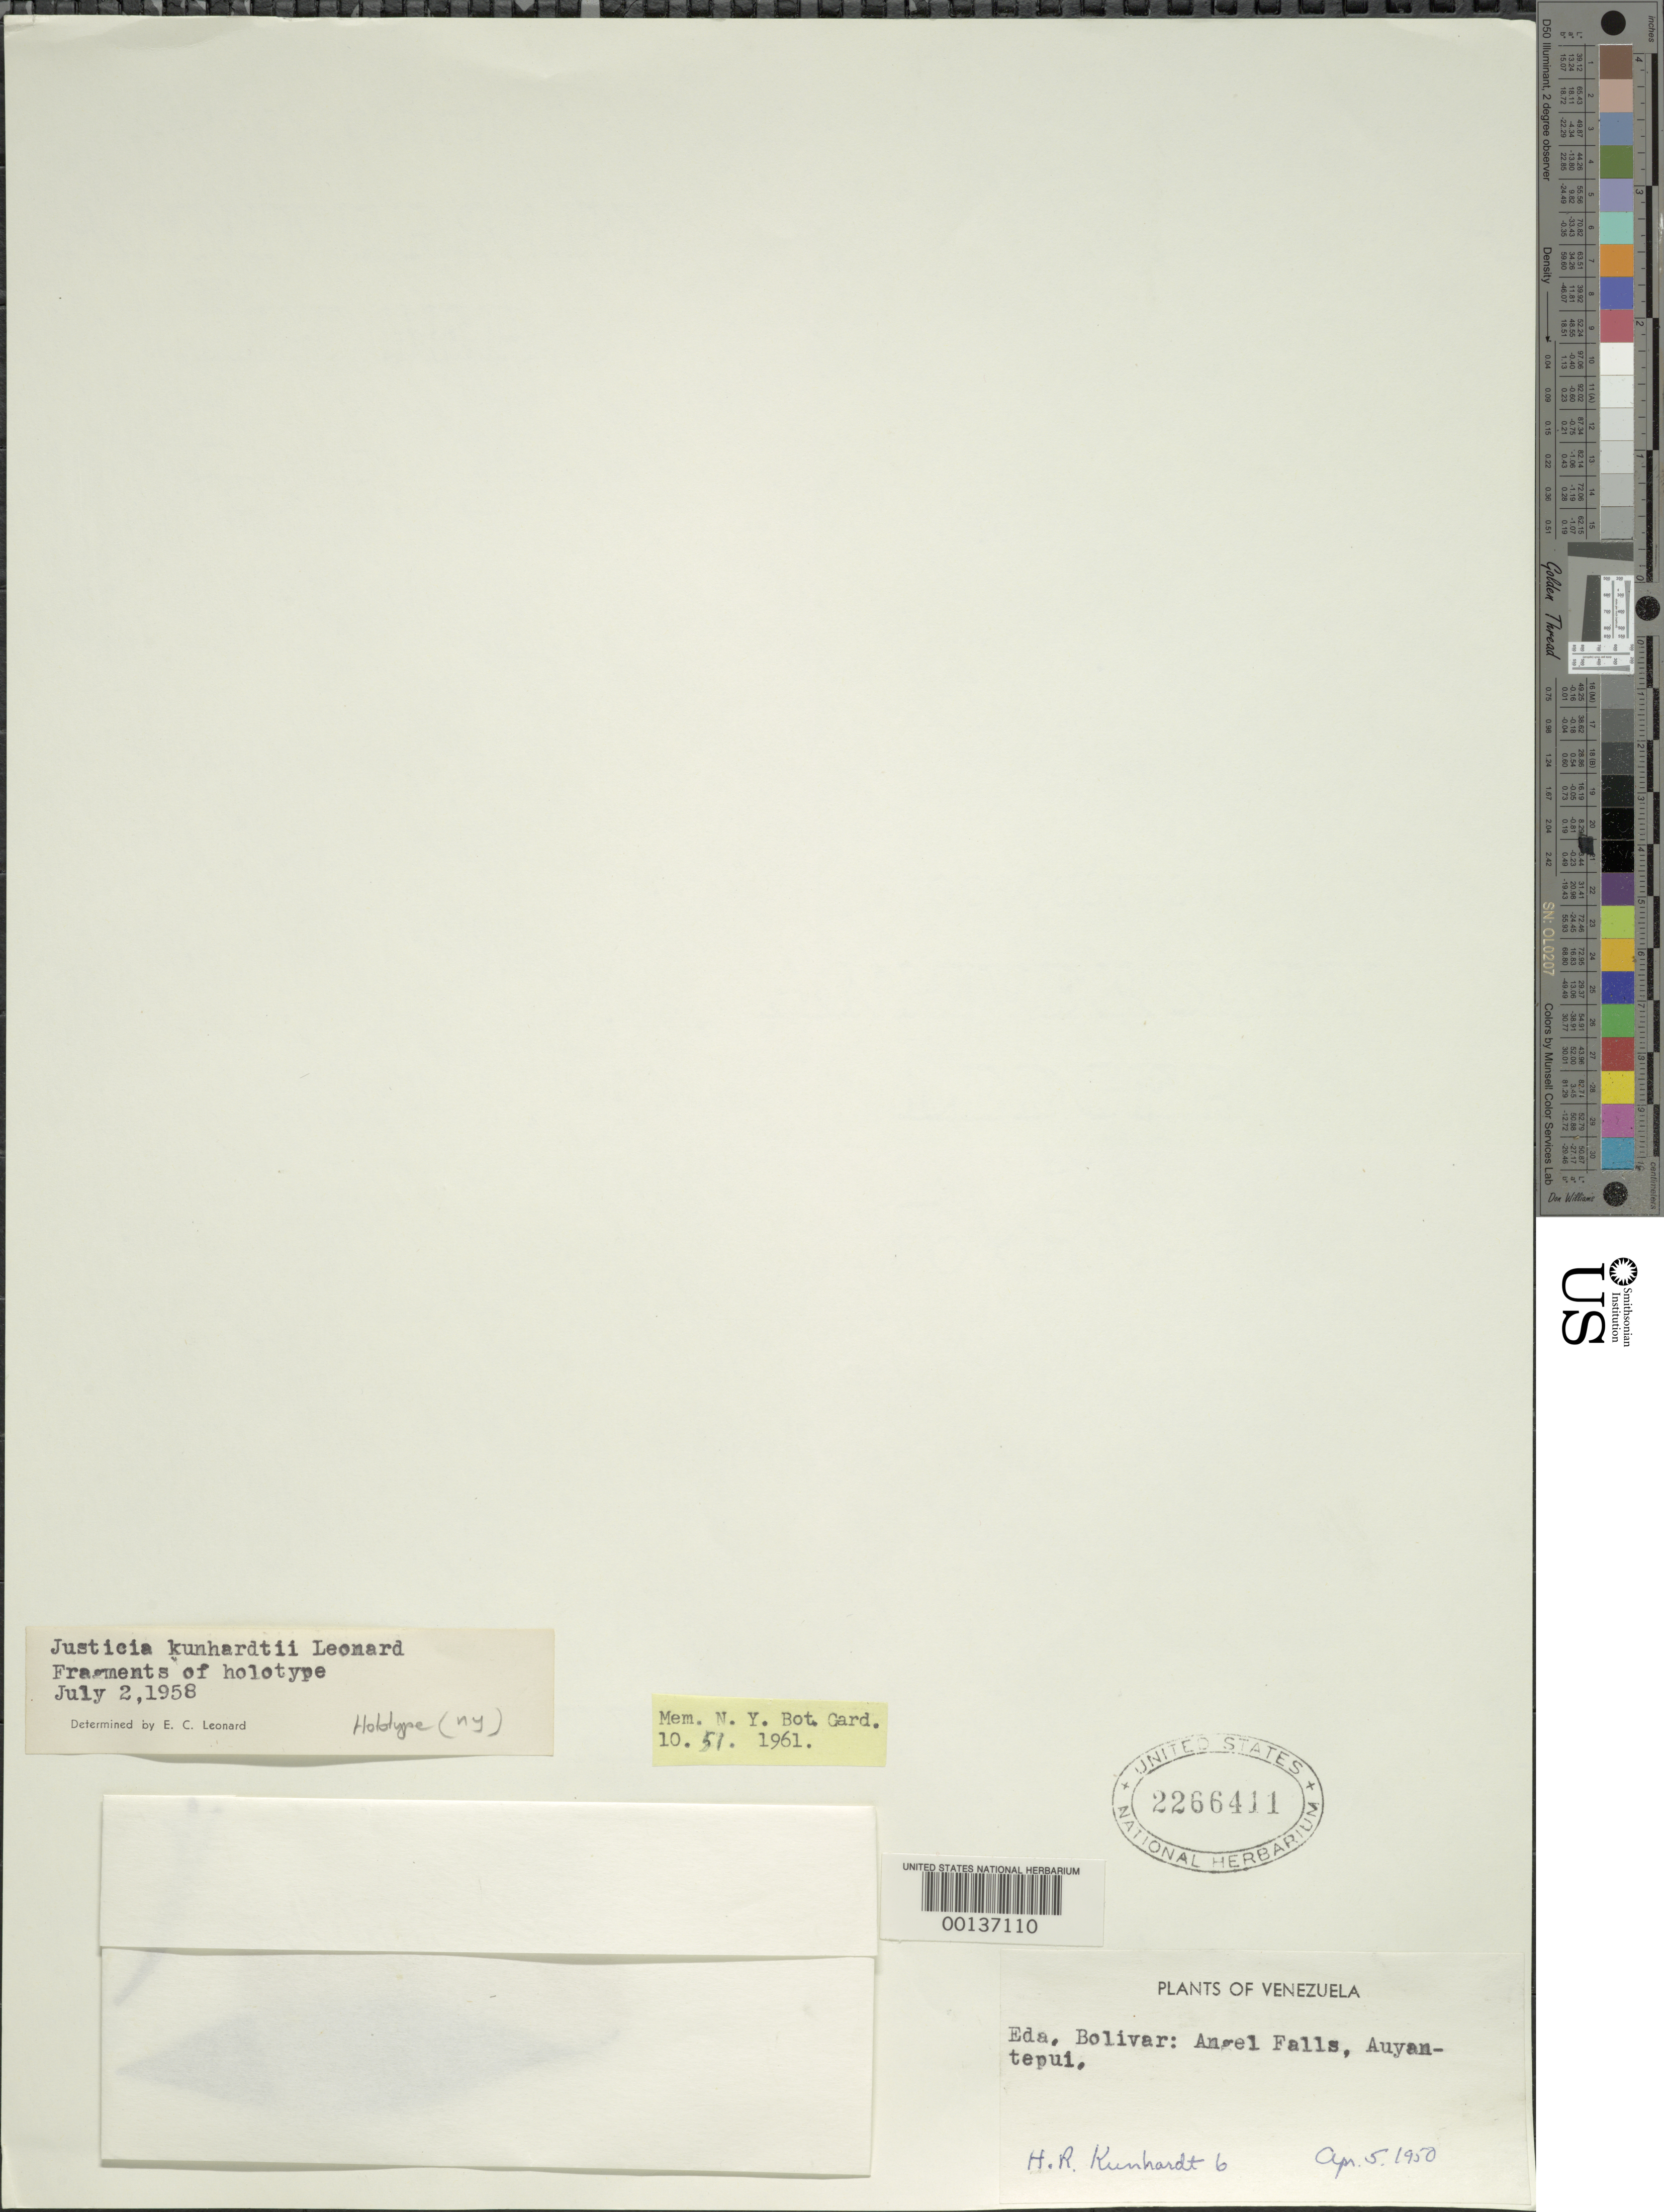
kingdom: Plantae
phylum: Tracheophyta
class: Magnoliopsida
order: Lamiales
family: Acanthaceae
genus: Justicia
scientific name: Justicia kunhardtii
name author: Leonard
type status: Isotype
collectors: H. Kunhardt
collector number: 6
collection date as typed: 05 Apr 1950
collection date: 1950-04-05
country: Venezuela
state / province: Bolivar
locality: Angel Falls, Auyan-Tepui.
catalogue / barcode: US 2266411